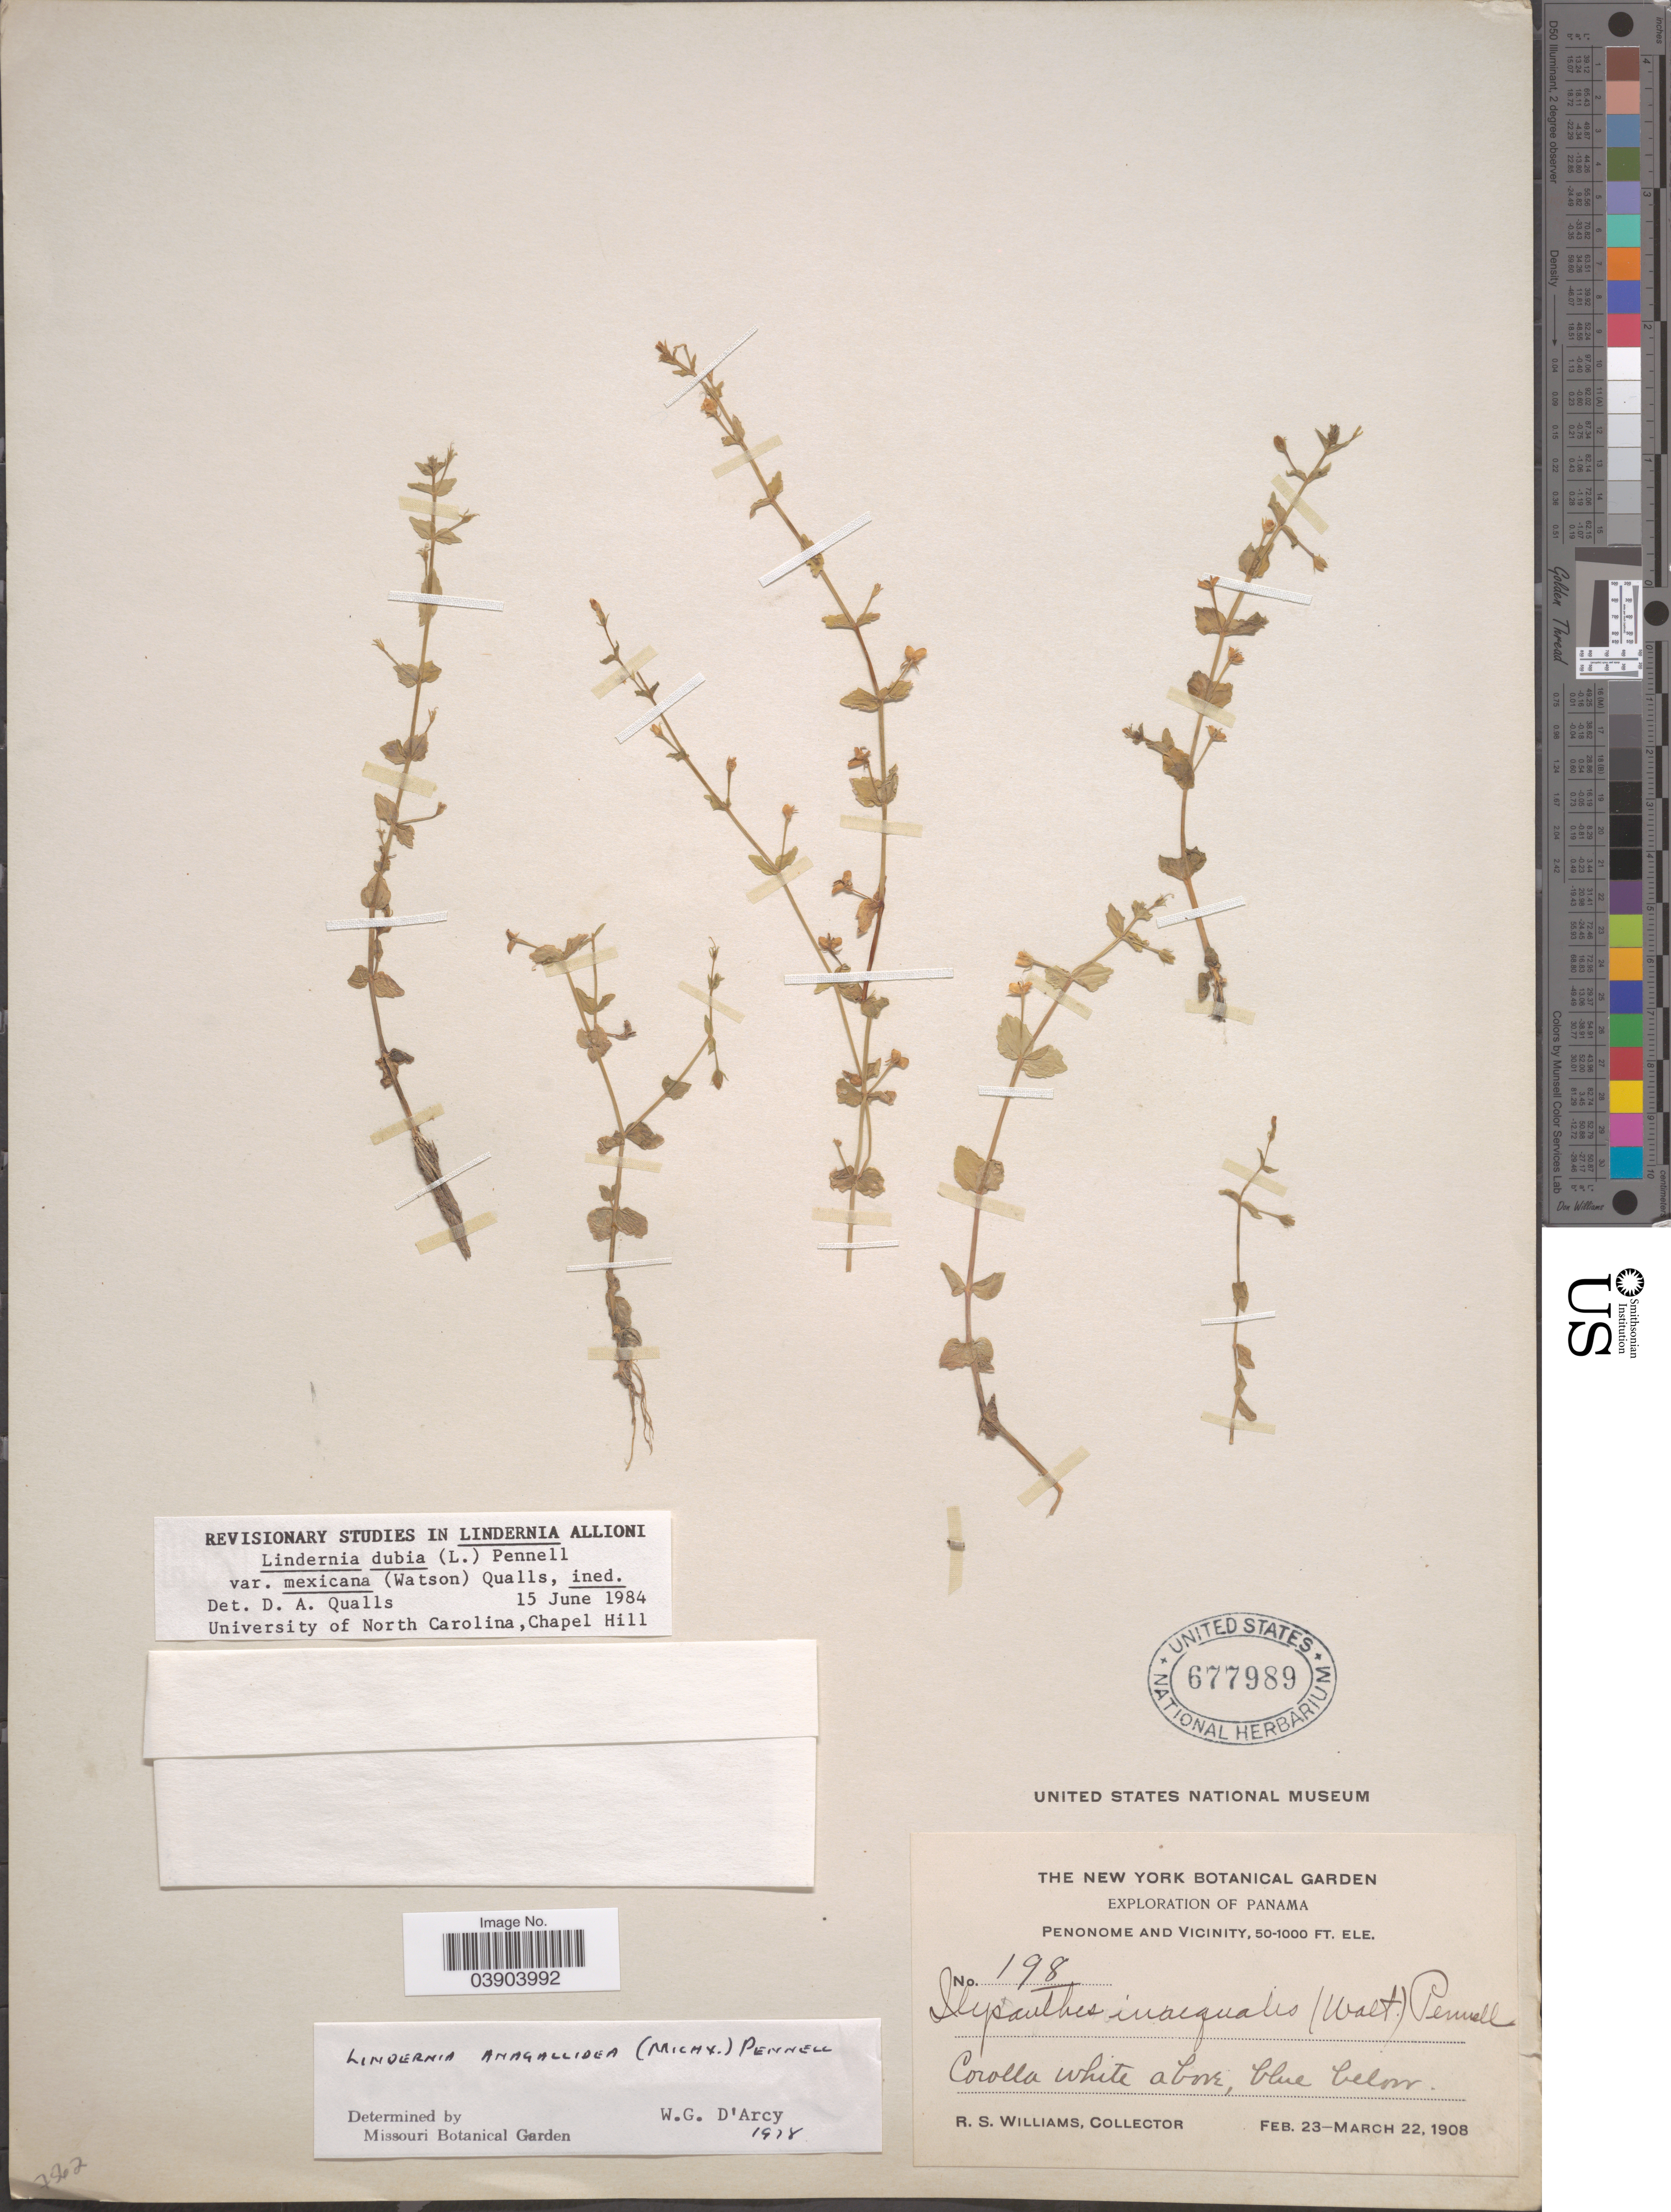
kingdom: Plantae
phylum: Tracheophyta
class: Magnoliopsida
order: Lamiales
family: Linderniaceae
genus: Lindernia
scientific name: Lindernia dubia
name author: (L.) Pennell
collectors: R. S. Williams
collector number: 198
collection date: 1908-02-23/1908-03-22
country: Panama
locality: Penonome and Vicinity.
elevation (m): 15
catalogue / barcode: US 677989